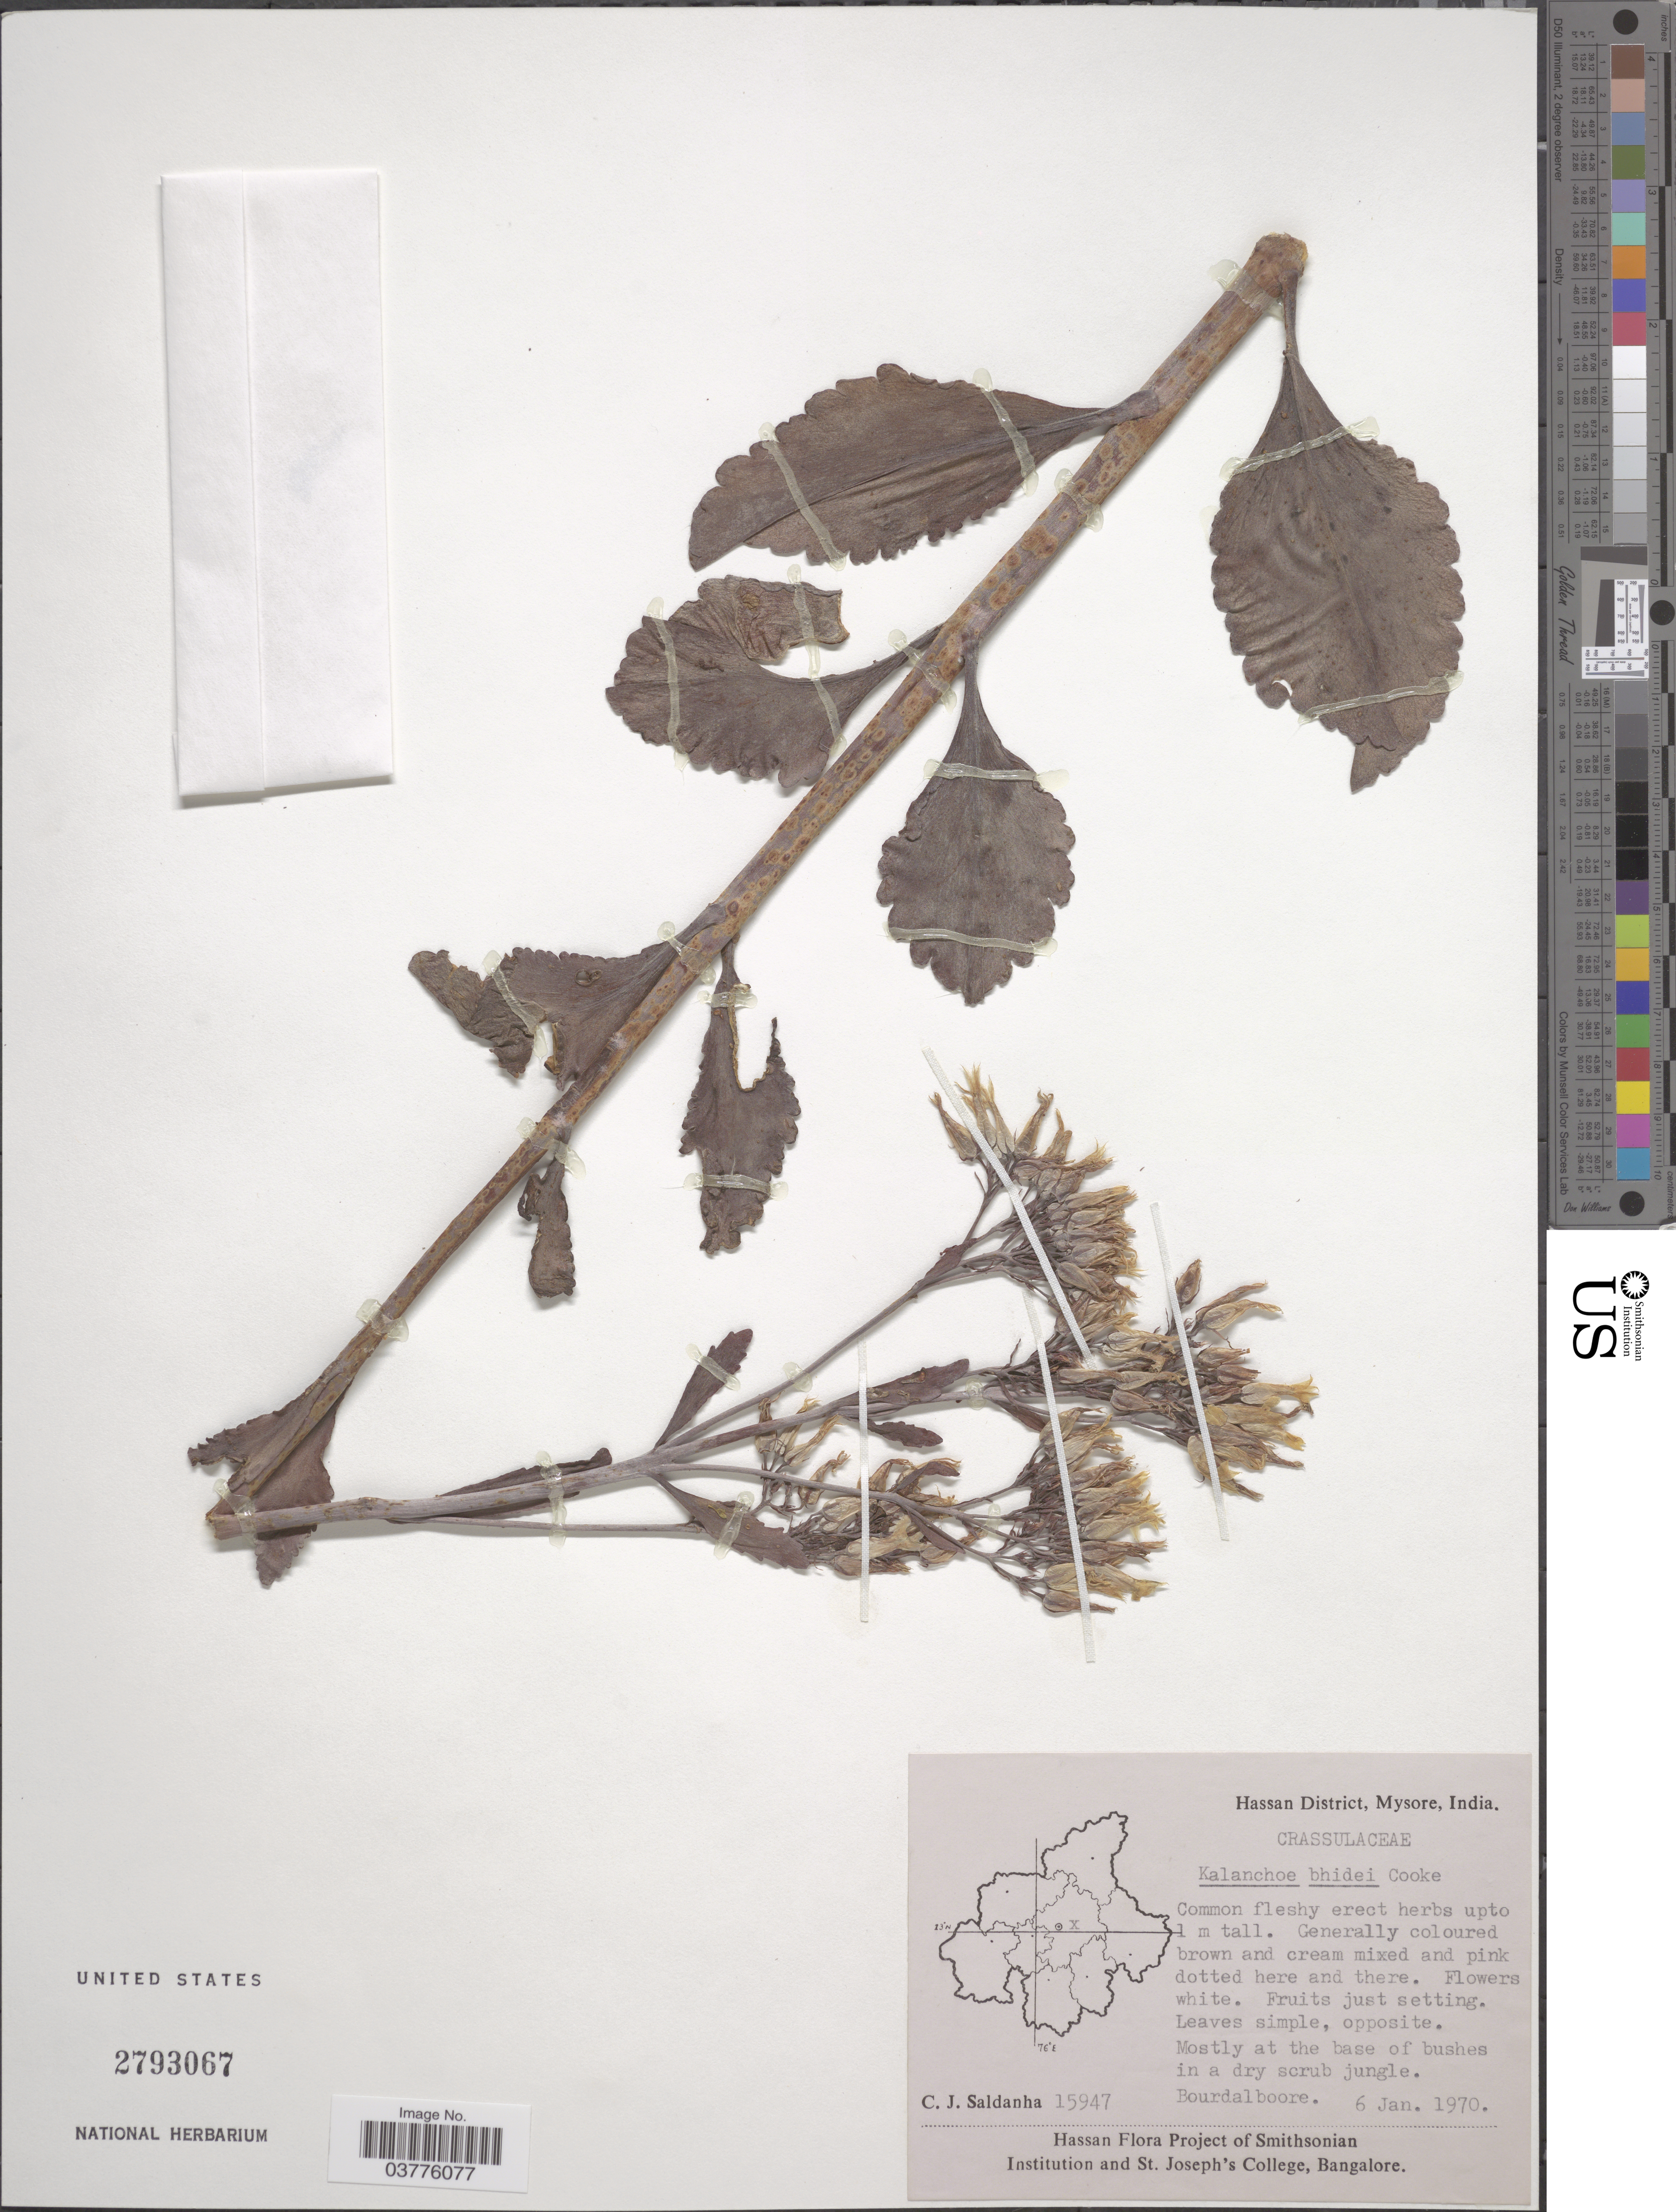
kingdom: Plantae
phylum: Tracheophyta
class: Magnoliopsida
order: Saxifragales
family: Crassulaceae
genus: Kalanchoe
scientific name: Kalanchoe bhidei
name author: T. Cooke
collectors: C. J. Saldanha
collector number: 15947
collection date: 1970-01-06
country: India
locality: Hassan District, Mysore. Bourdalboore.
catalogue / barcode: US 2793067